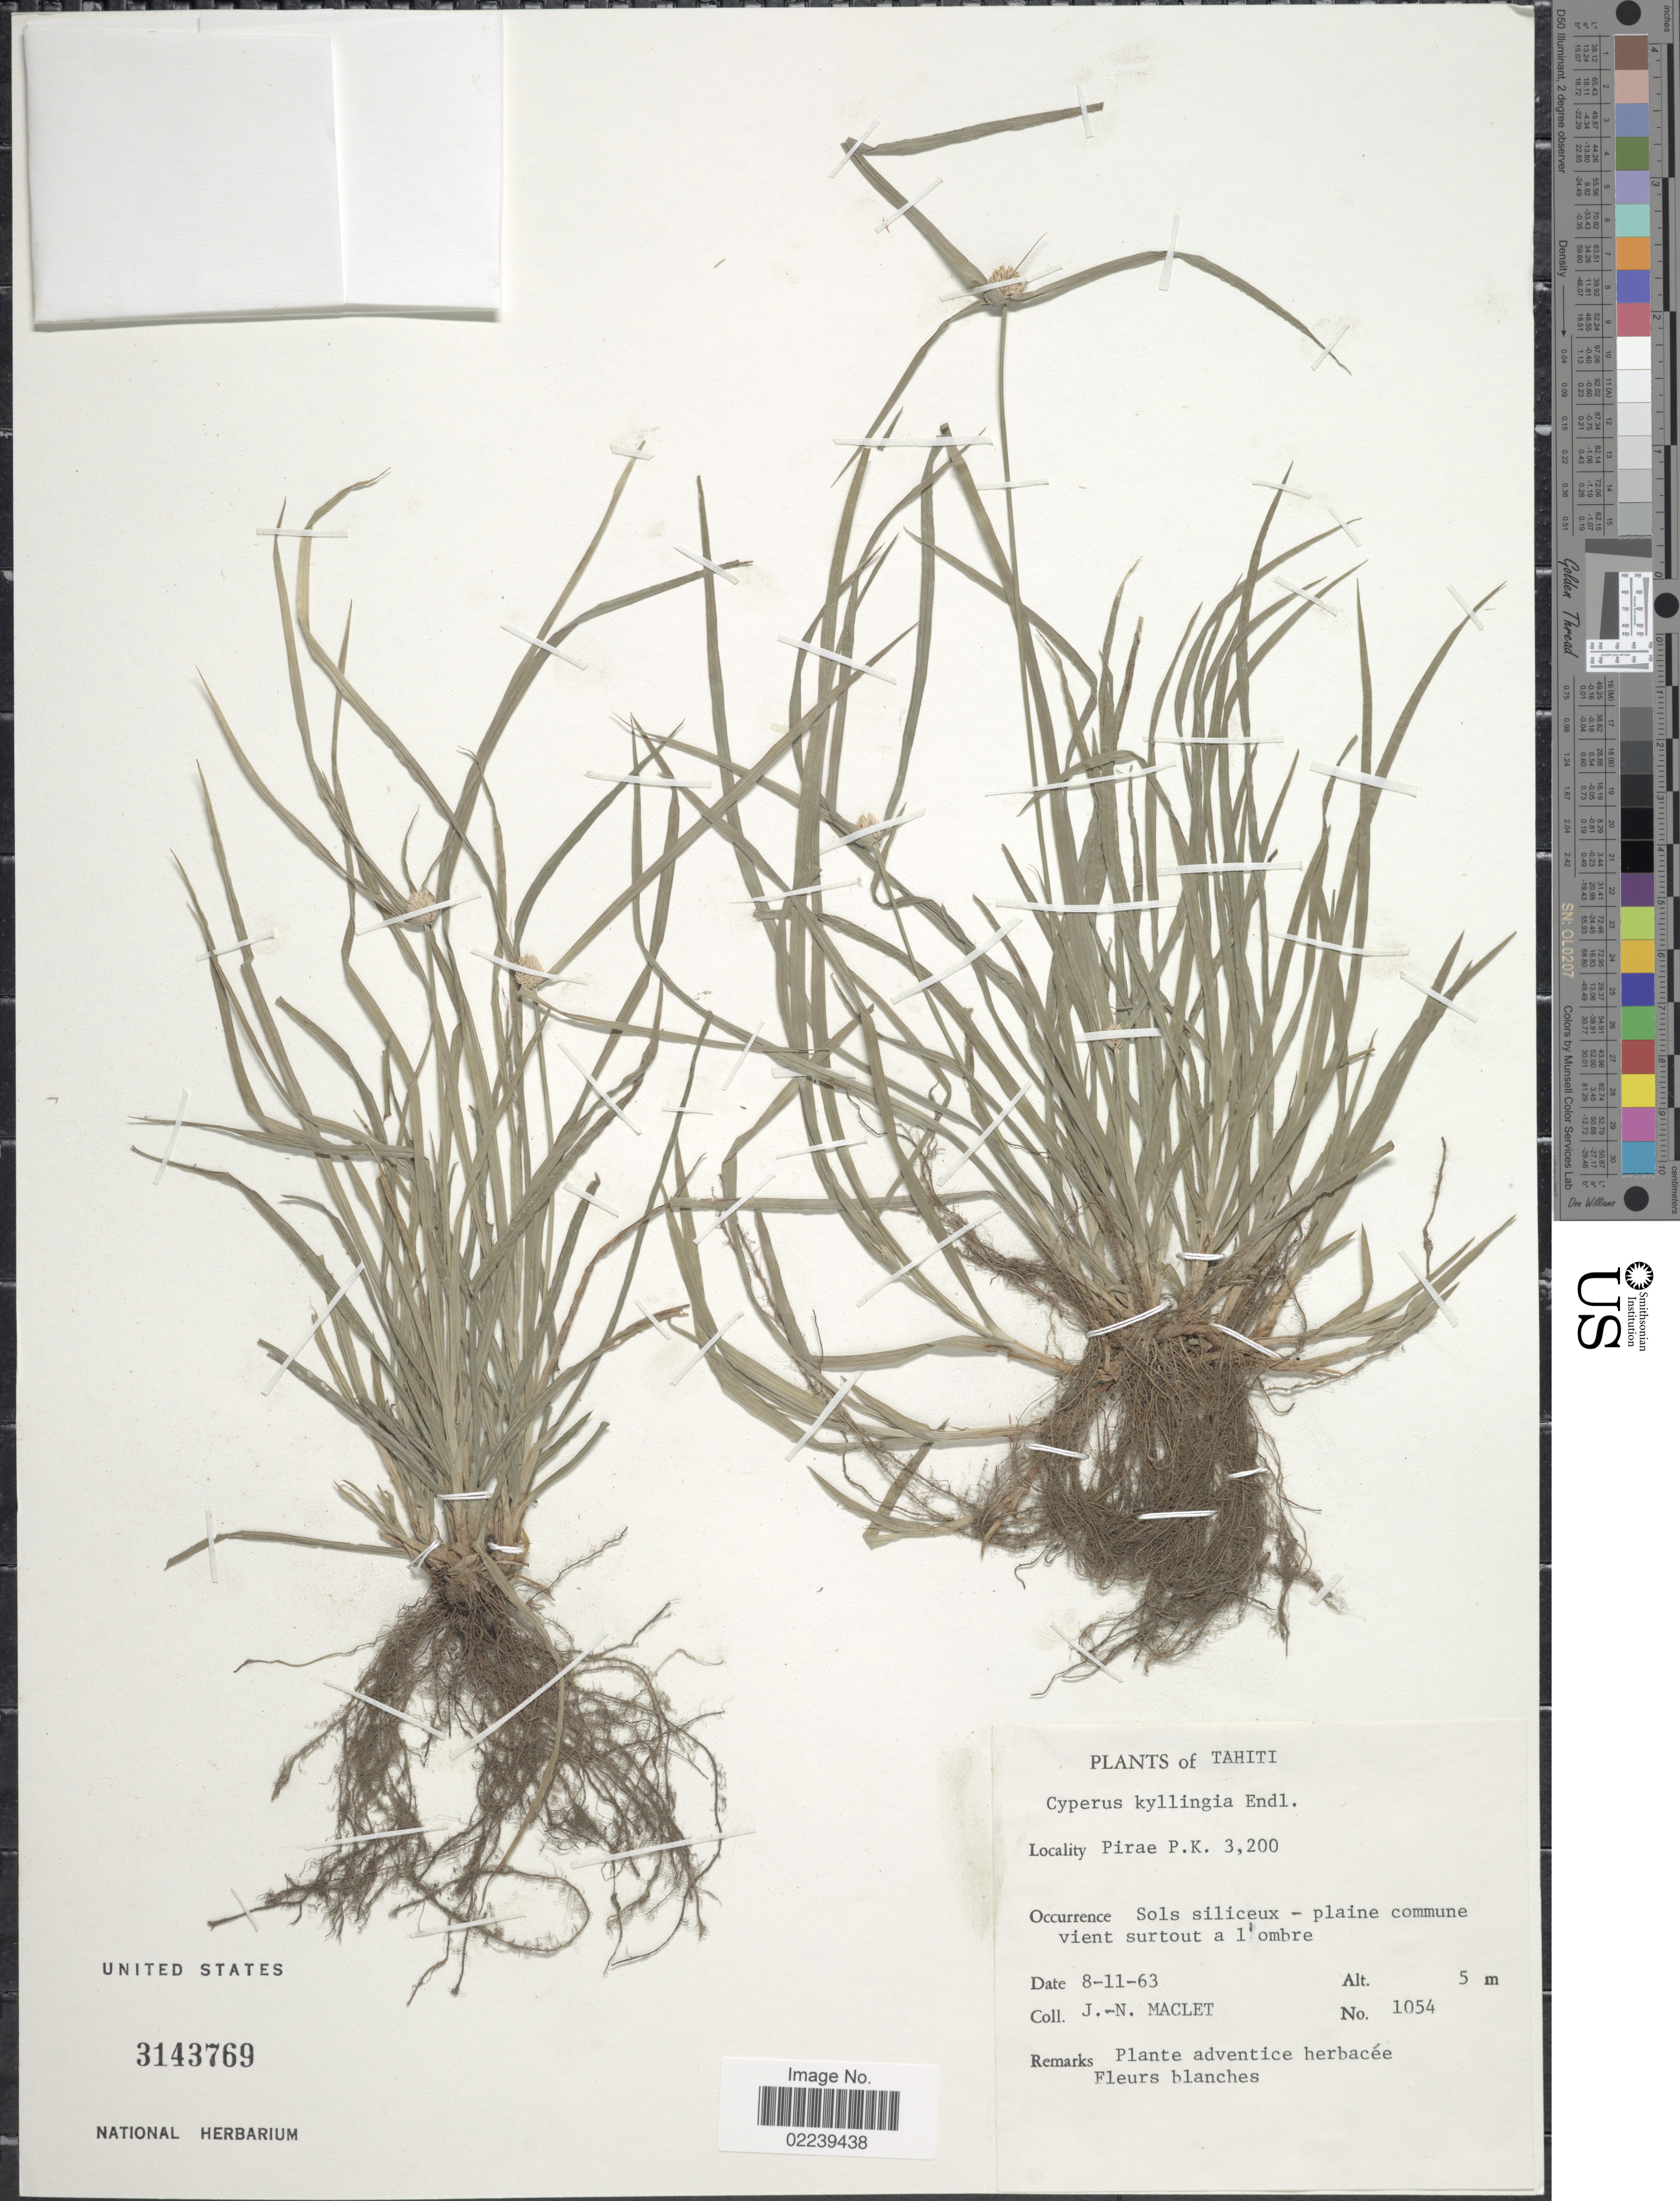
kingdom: Plantae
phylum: Tracheophyta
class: Liliopsida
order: Poales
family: Cyperaceae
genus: Cyperus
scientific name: Cyperus mindorensis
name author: (Steud.) Huygh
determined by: Strong, M. T., (US), Smithsonian Institution - National Museum of Natural History (UNITED STATES)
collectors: J. Maclet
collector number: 1054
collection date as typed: Transcribed d/m/y: 8/11/63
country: French Polynesia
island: Tahiti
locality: Tahiti, Pirae P.K 3,200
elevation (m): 5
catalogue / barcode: US 3143769